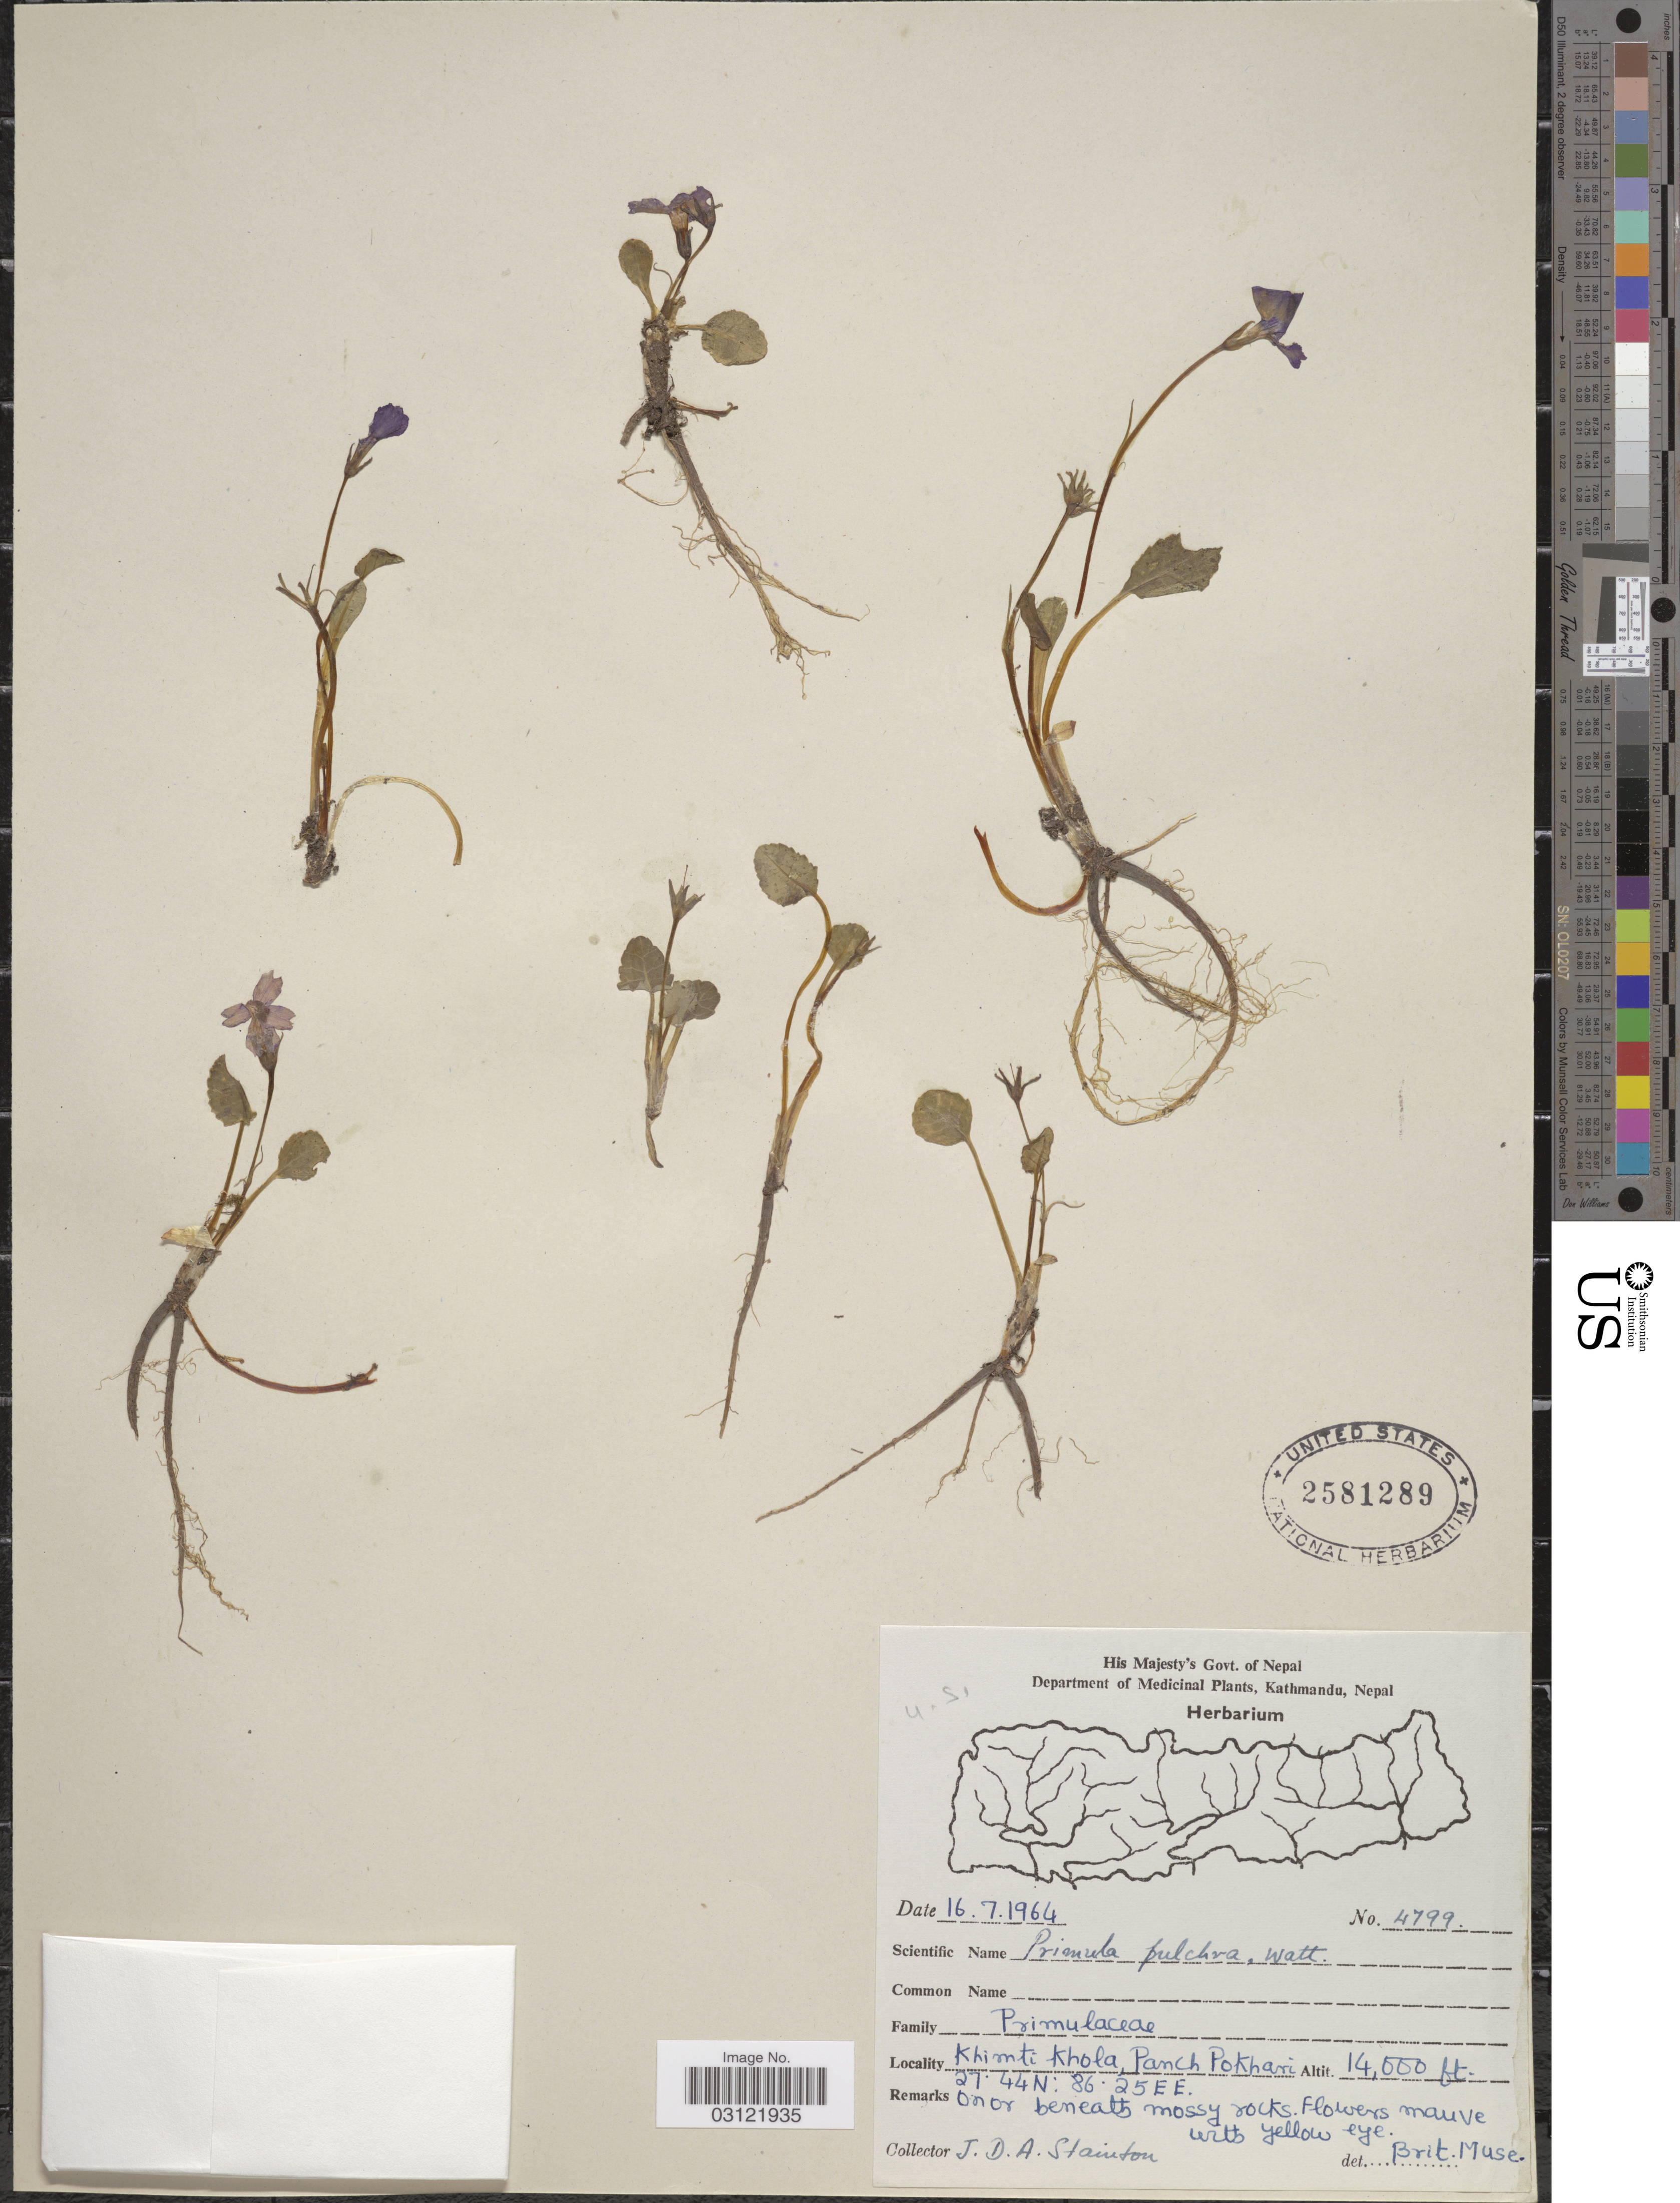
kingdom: Plantae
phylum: Tracheophyta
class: Magnoliopsida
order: Ericales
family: Primulaceae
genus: Primula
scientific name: Primula pulchra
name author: Watt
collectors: J. Stainton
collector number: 4799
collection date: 1964-07-16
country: Nepal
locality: Khimti Khola, Panch Pokhari.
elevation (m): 4267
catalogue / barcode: US 2581289